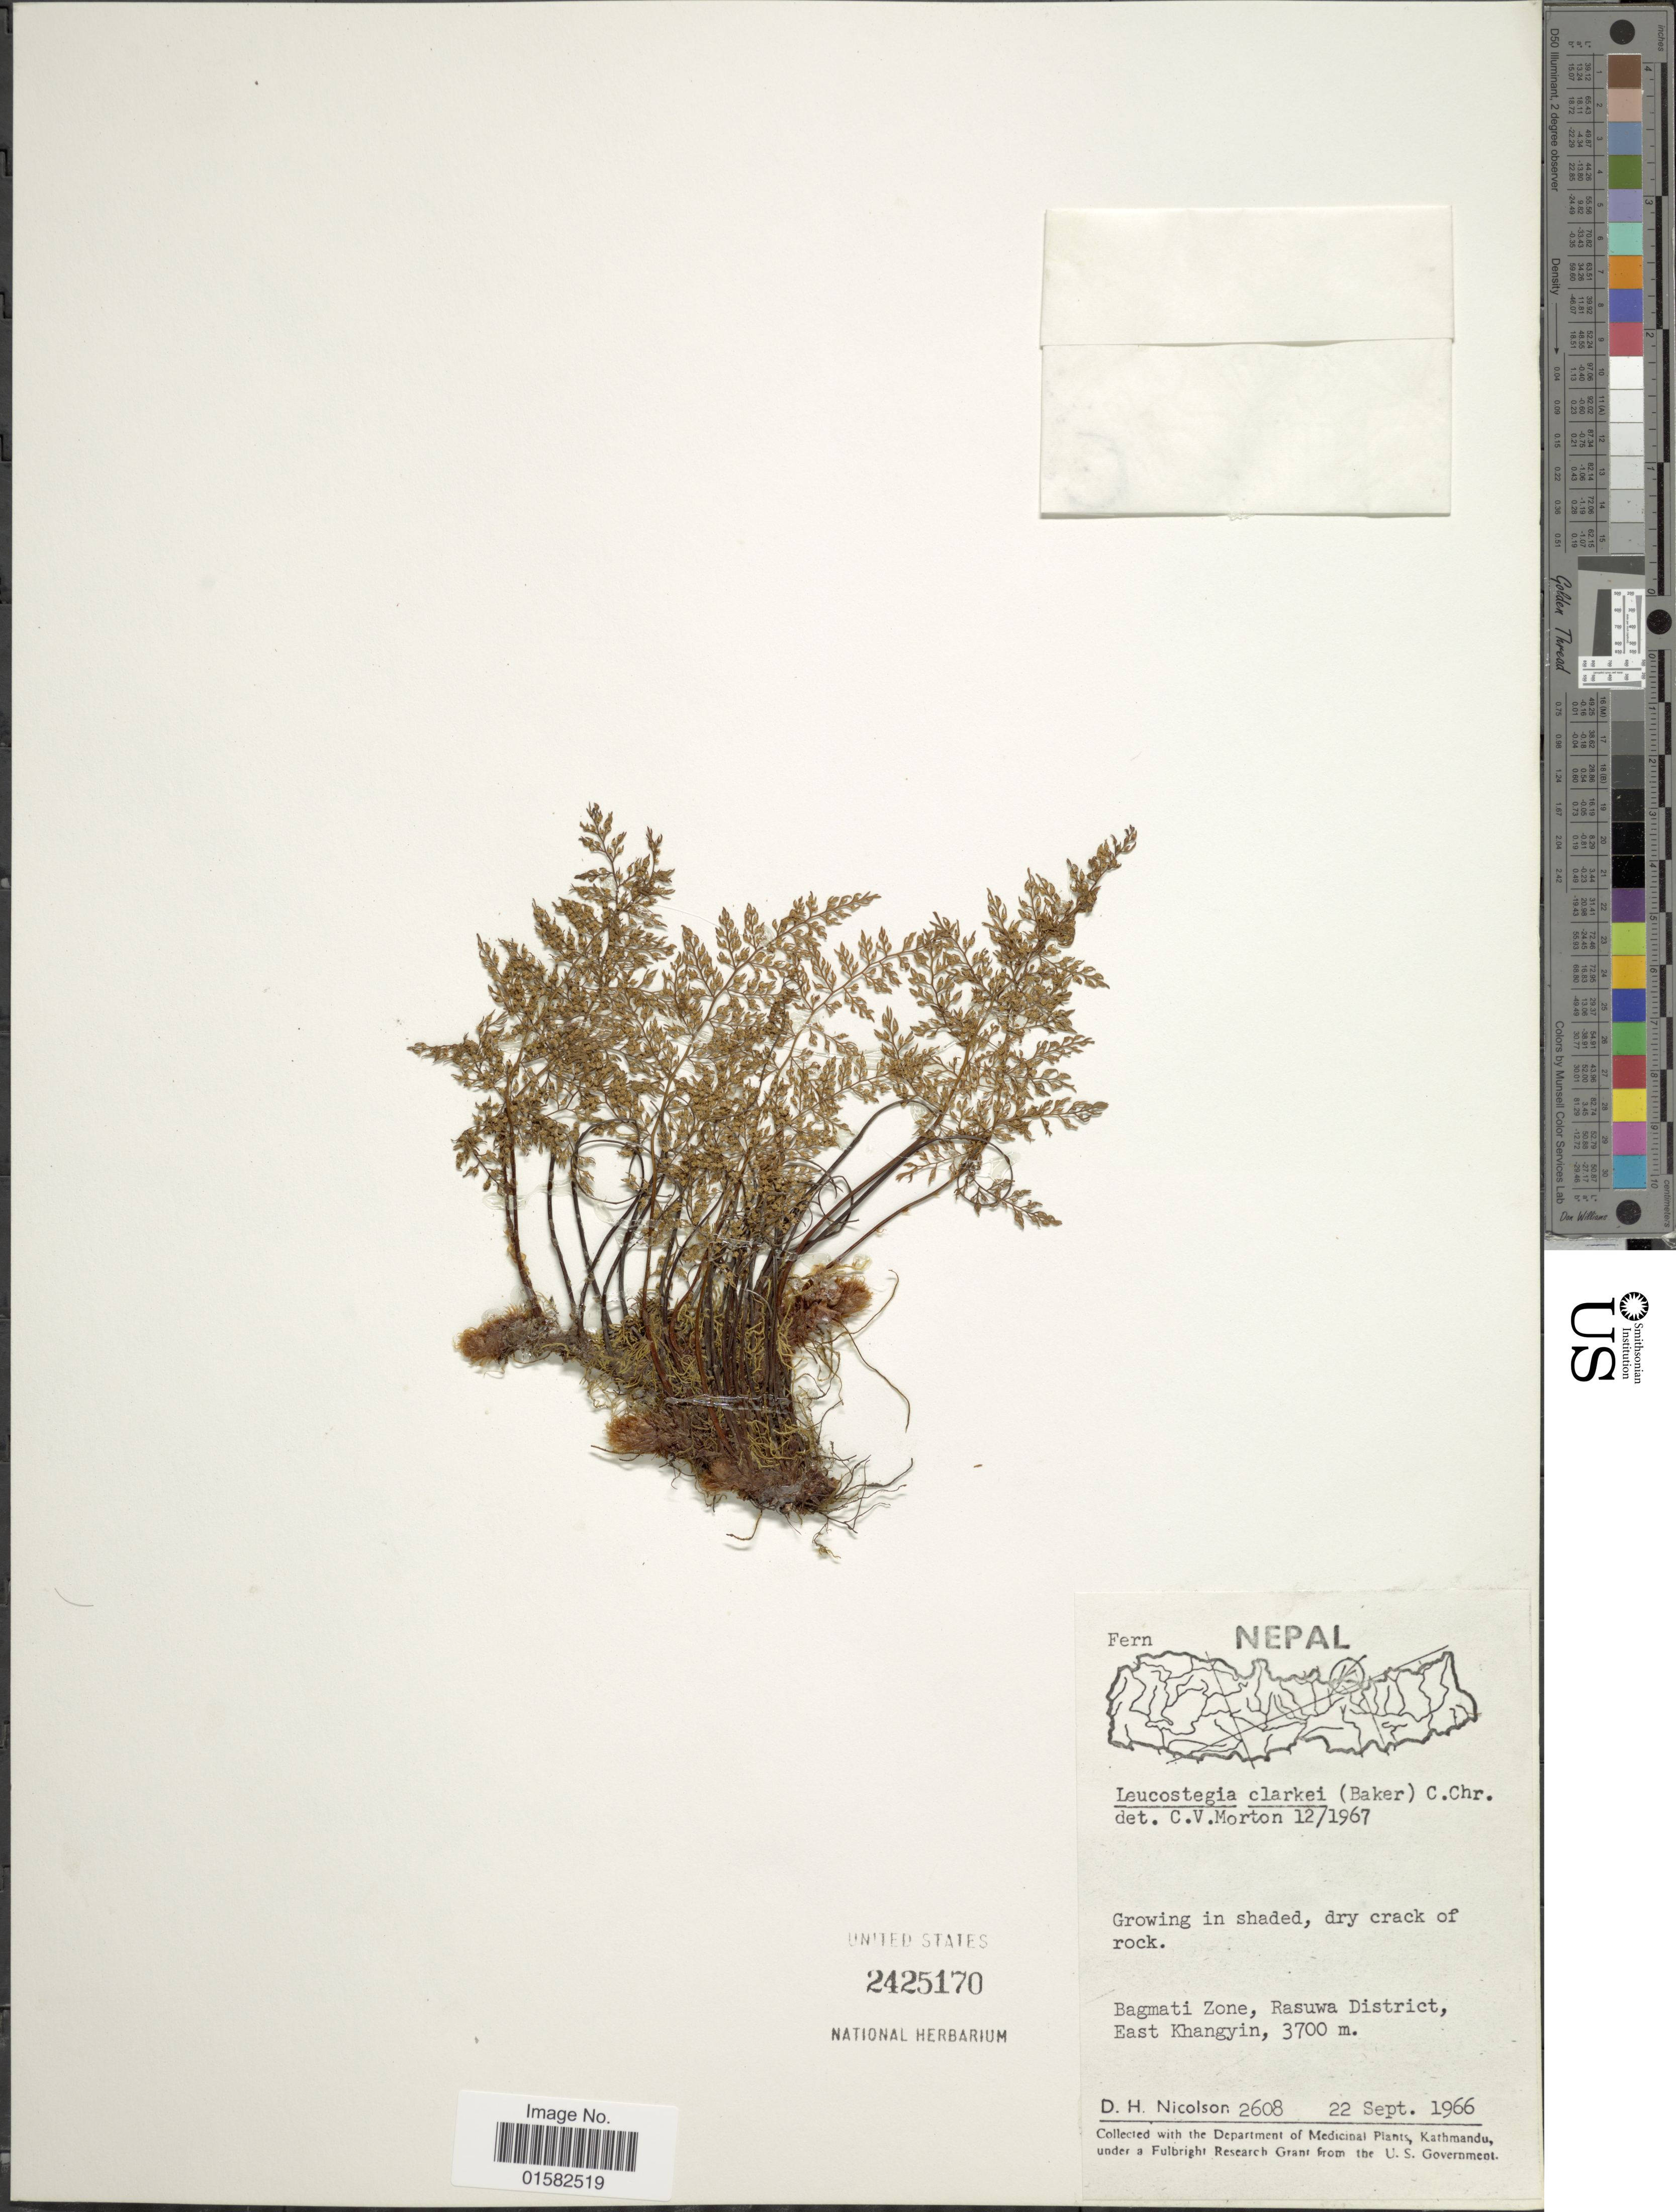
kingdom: Plantae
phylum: Tracheophyta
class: Polypodiopsida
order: Polypodiales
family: Davalliaceae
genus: Araiostegiella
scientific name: Araiostegiella hookeri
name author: (Bedd.) Fraser-Jenk.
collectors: D. H. Nicolson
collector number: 2608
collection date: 1966-09-22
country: Nepal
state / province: Bagmati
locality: Nepal, Bagmati Zone, Rasuwa District, East Khangyin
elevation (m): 3700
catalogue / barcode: US 2425170